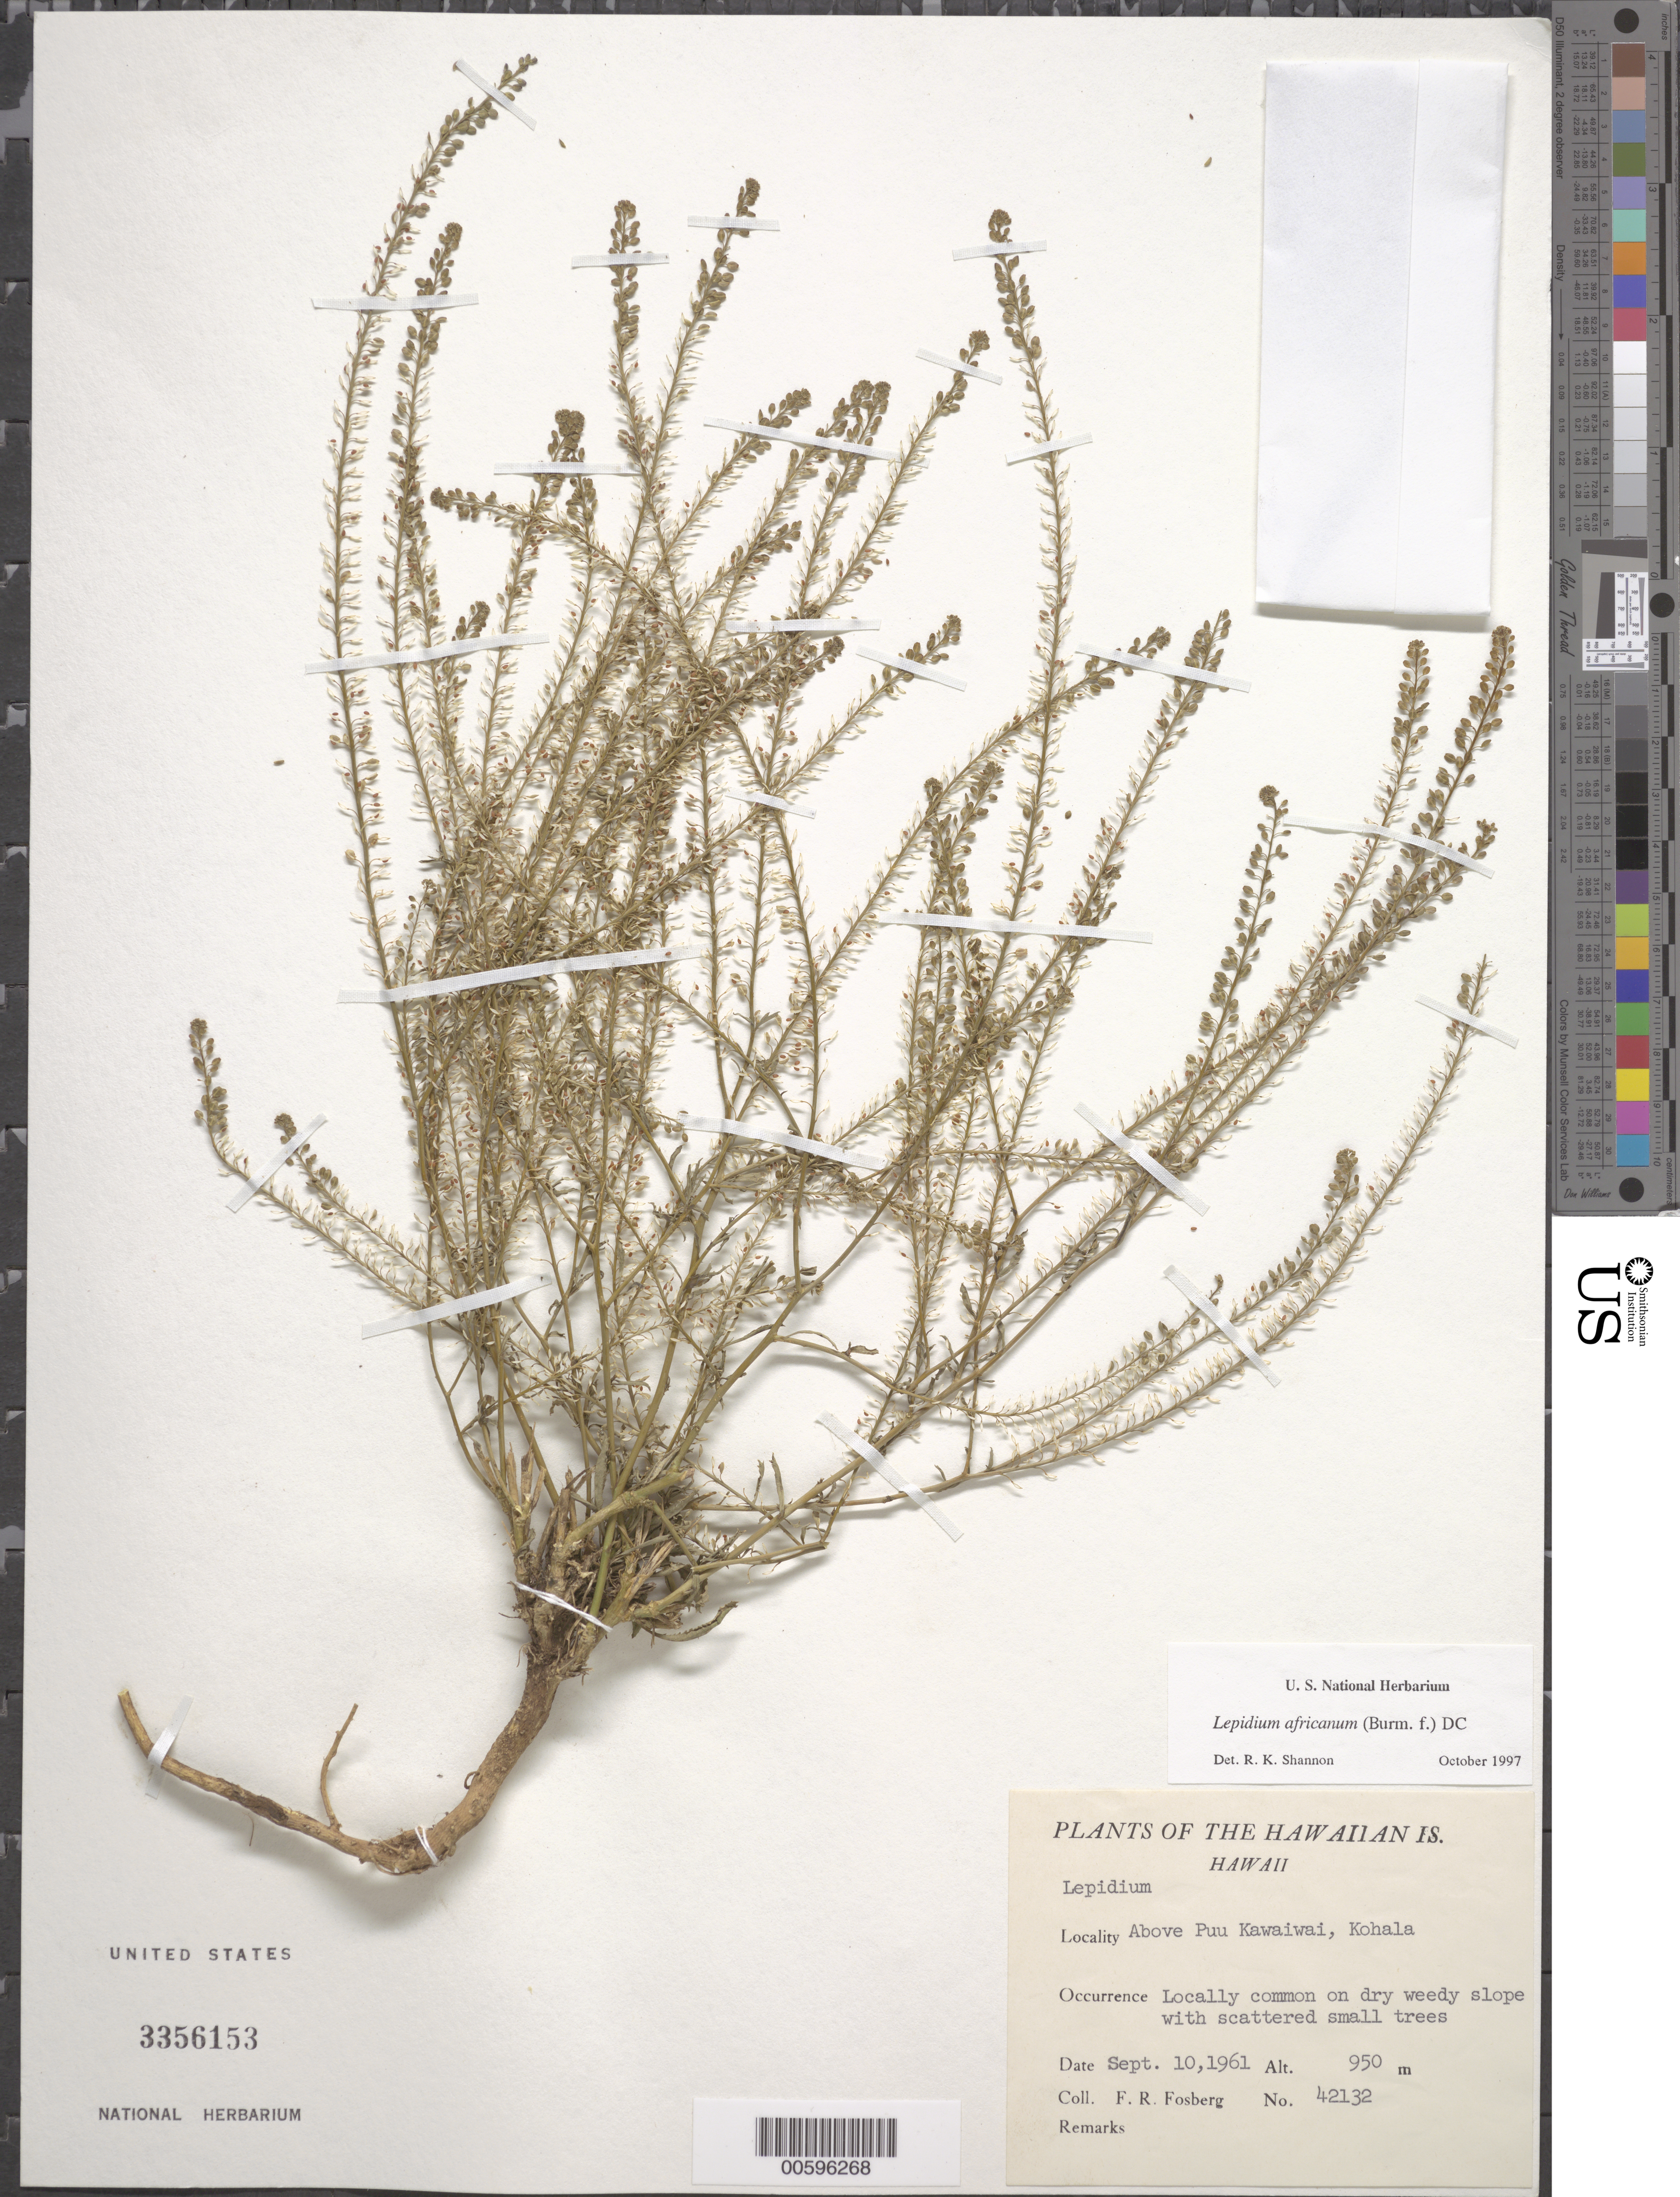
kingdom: Plantae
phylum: Tracheophyta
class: Magnoliopsida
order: Brassicales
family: Brassicaceae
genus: Lepidium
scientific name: Lepidium africanum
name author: (Burm. f.) DC.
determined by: Shannon, R. K., (UNITED STATES)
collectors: F. R. Fosberg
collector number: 42132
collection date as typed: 10 Sep 1961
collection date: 1961-09-10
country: United States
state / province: Hawaii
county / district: Hawaii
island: Hawaii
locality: Above Puu Kawaiwai, Kohala.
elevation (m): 950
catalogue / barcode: US 3356153